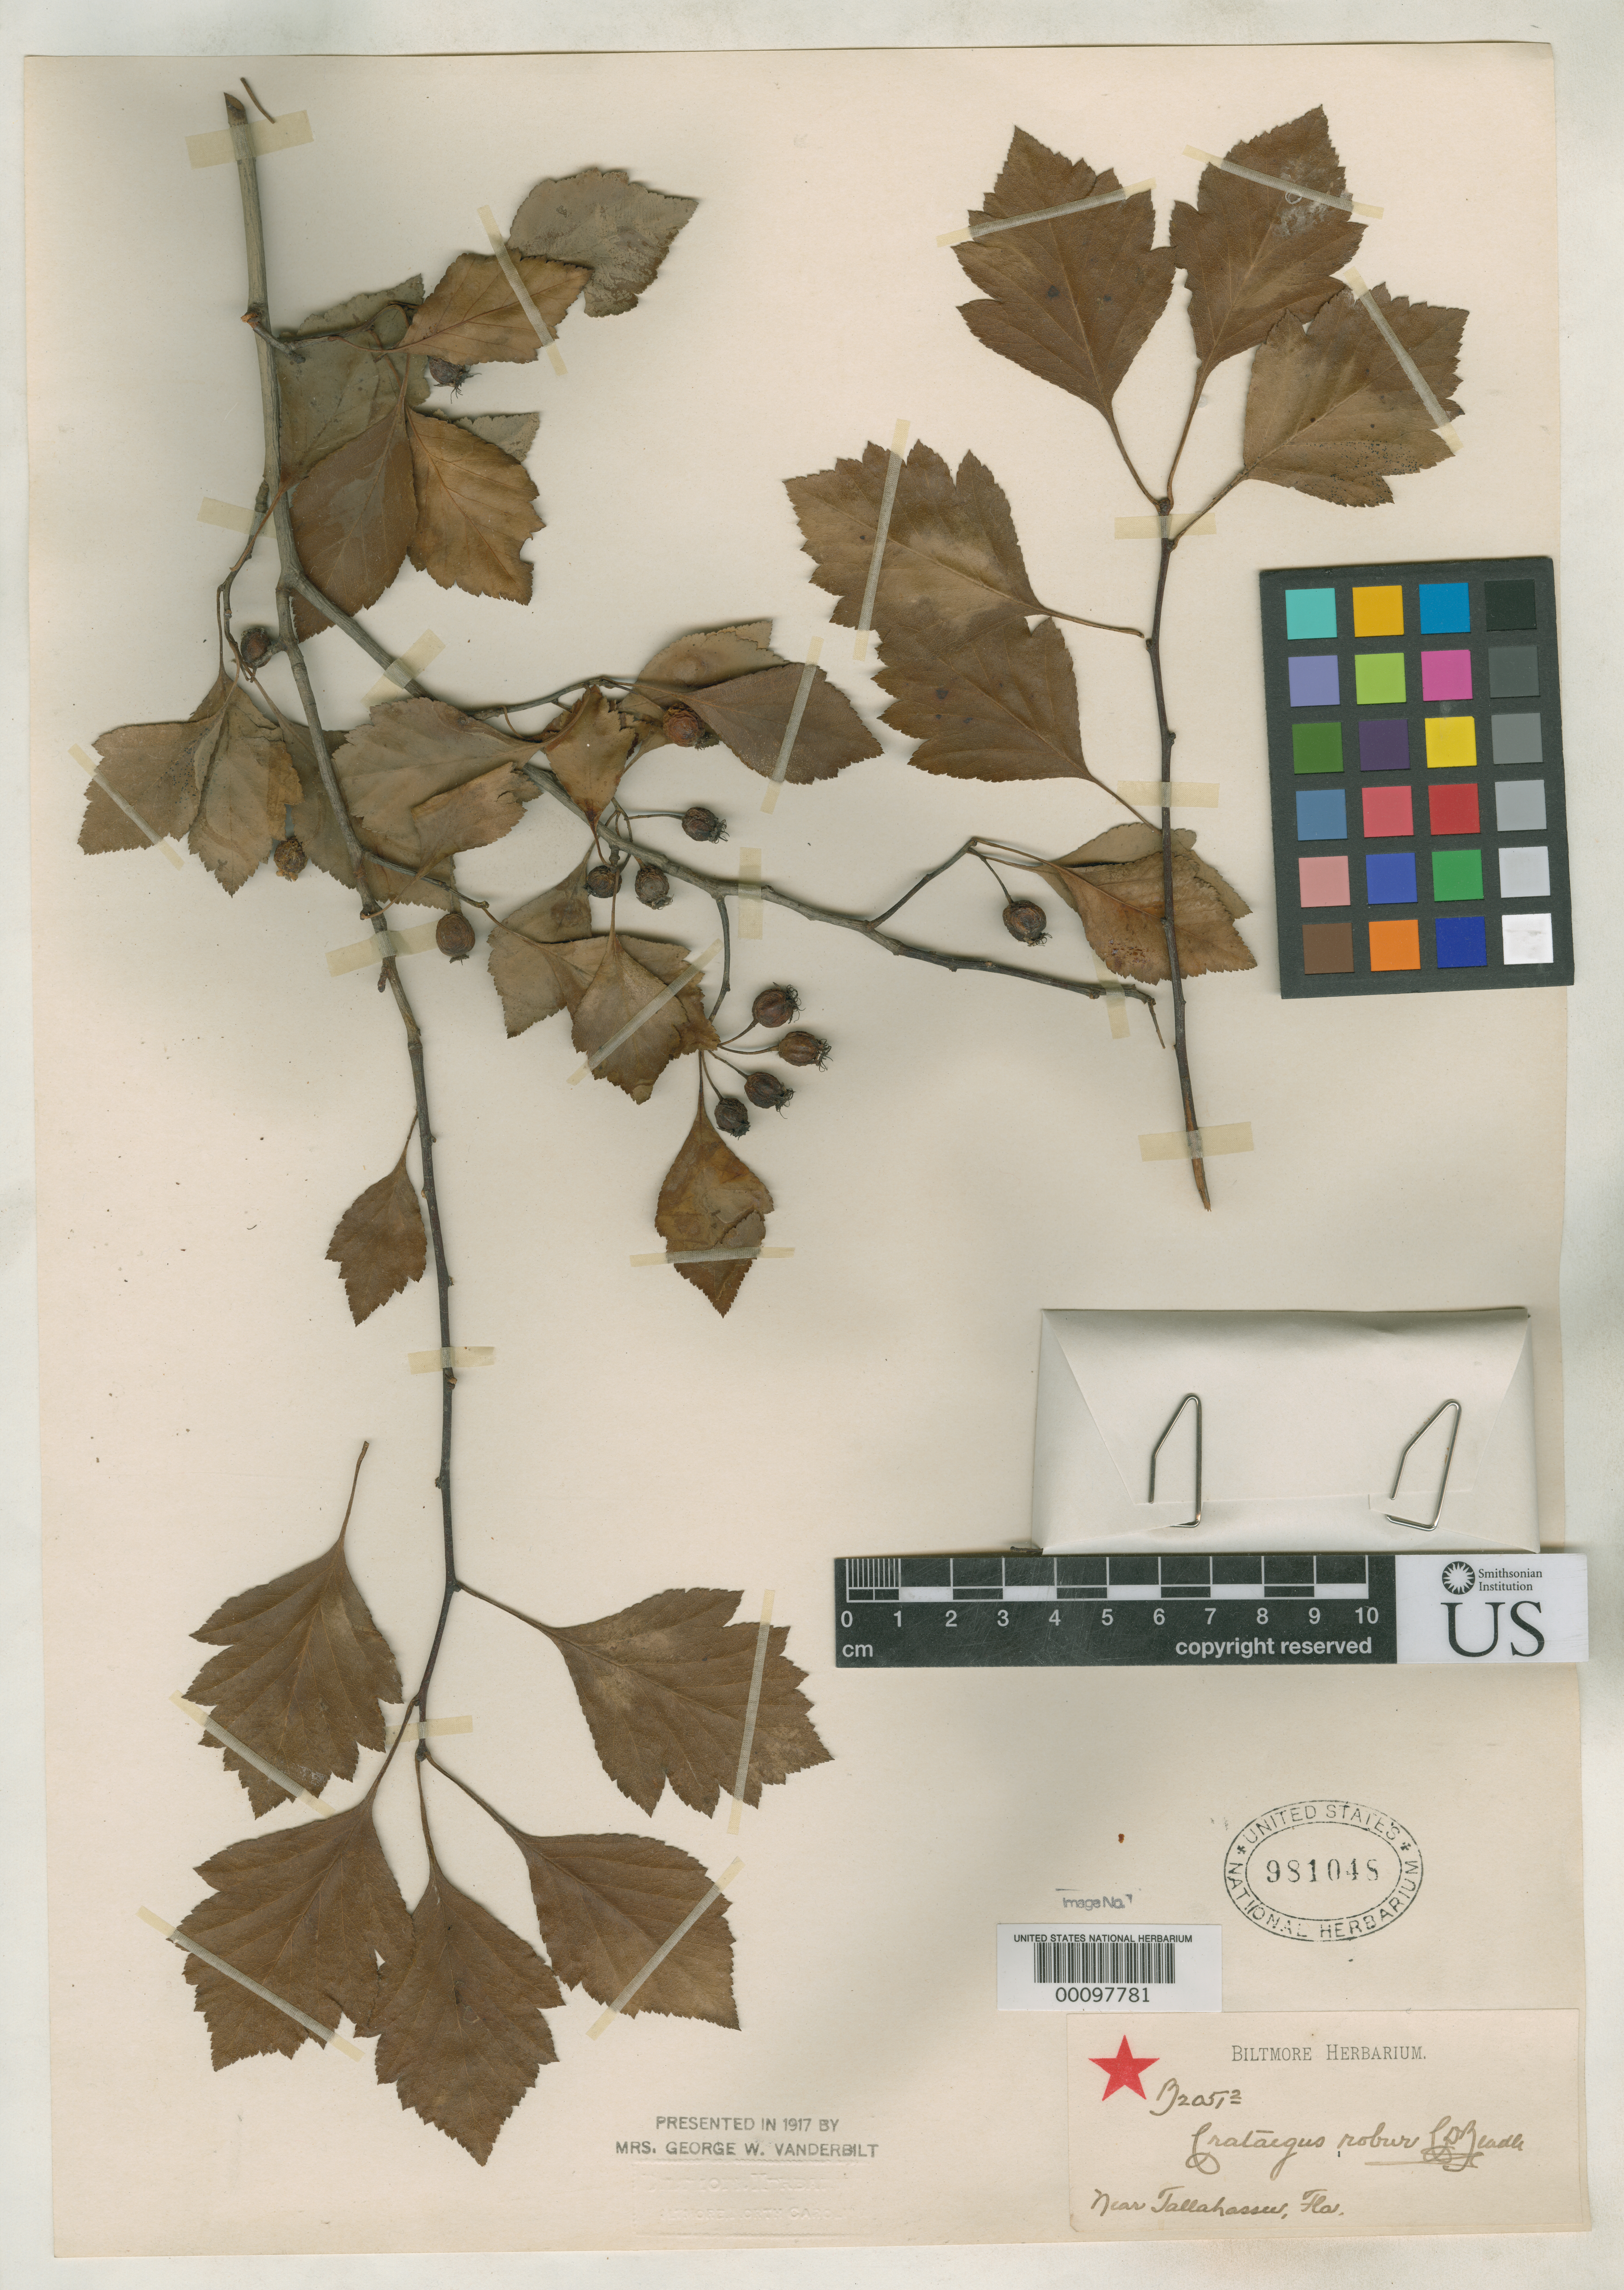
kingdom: Plantae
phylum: Tracheophyta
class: Magnoliopsida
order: Rosales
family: Rosaceae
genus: Crataegus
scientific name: Crataegus robur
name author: Beadle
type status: Syntype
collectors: ex herb. Biltmore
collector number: B 2051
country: United States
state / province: Florida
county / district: Leon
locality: Near Tallahassee.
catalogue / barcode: US 981048